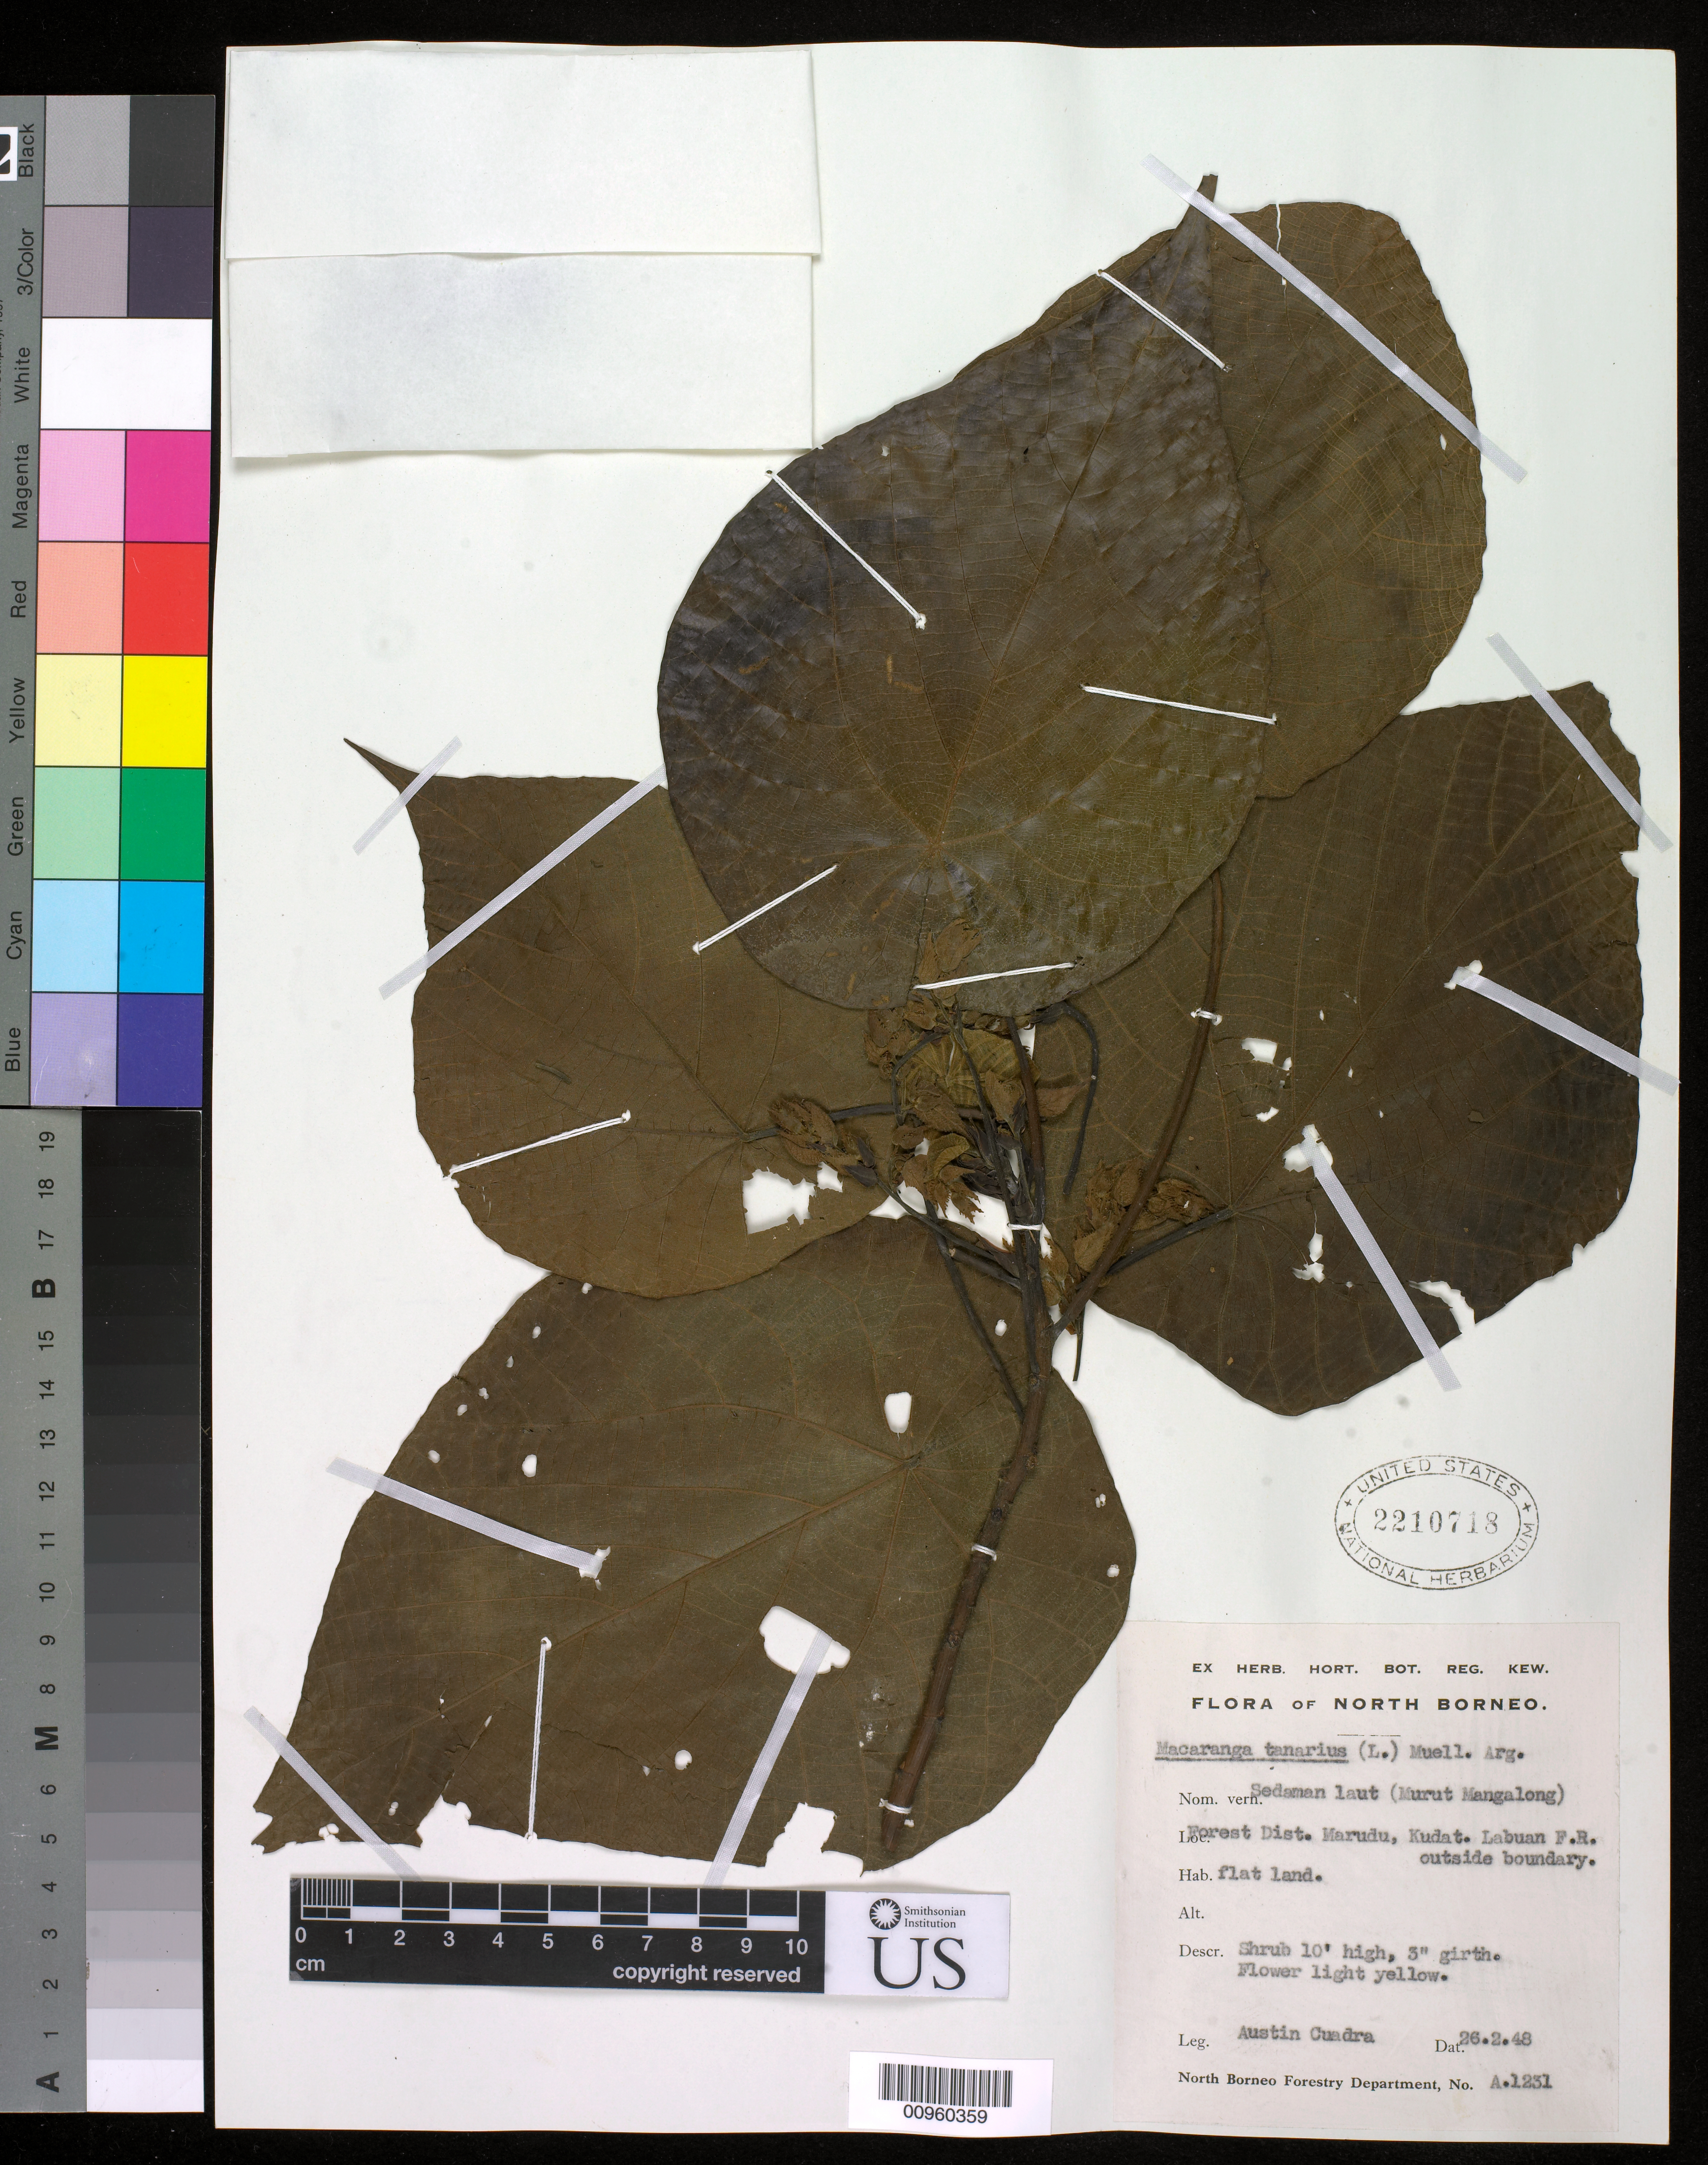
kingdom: Plantae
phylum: Tracheophyta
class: Magnoliopsida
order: Malpighiales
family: Euphorbiaceae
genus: Macaranga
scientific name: Macaranga tanarius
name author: (L.) Müll. Arg.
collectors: A. Cuadra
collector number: A.1231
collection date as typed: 26 Feb 1948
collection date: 1948-02-26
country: Malaysia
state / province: Sabah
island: Borneo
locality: Marudu F.D., Kudat. Labuan F.R. outside boundary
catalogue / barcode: US 2210718